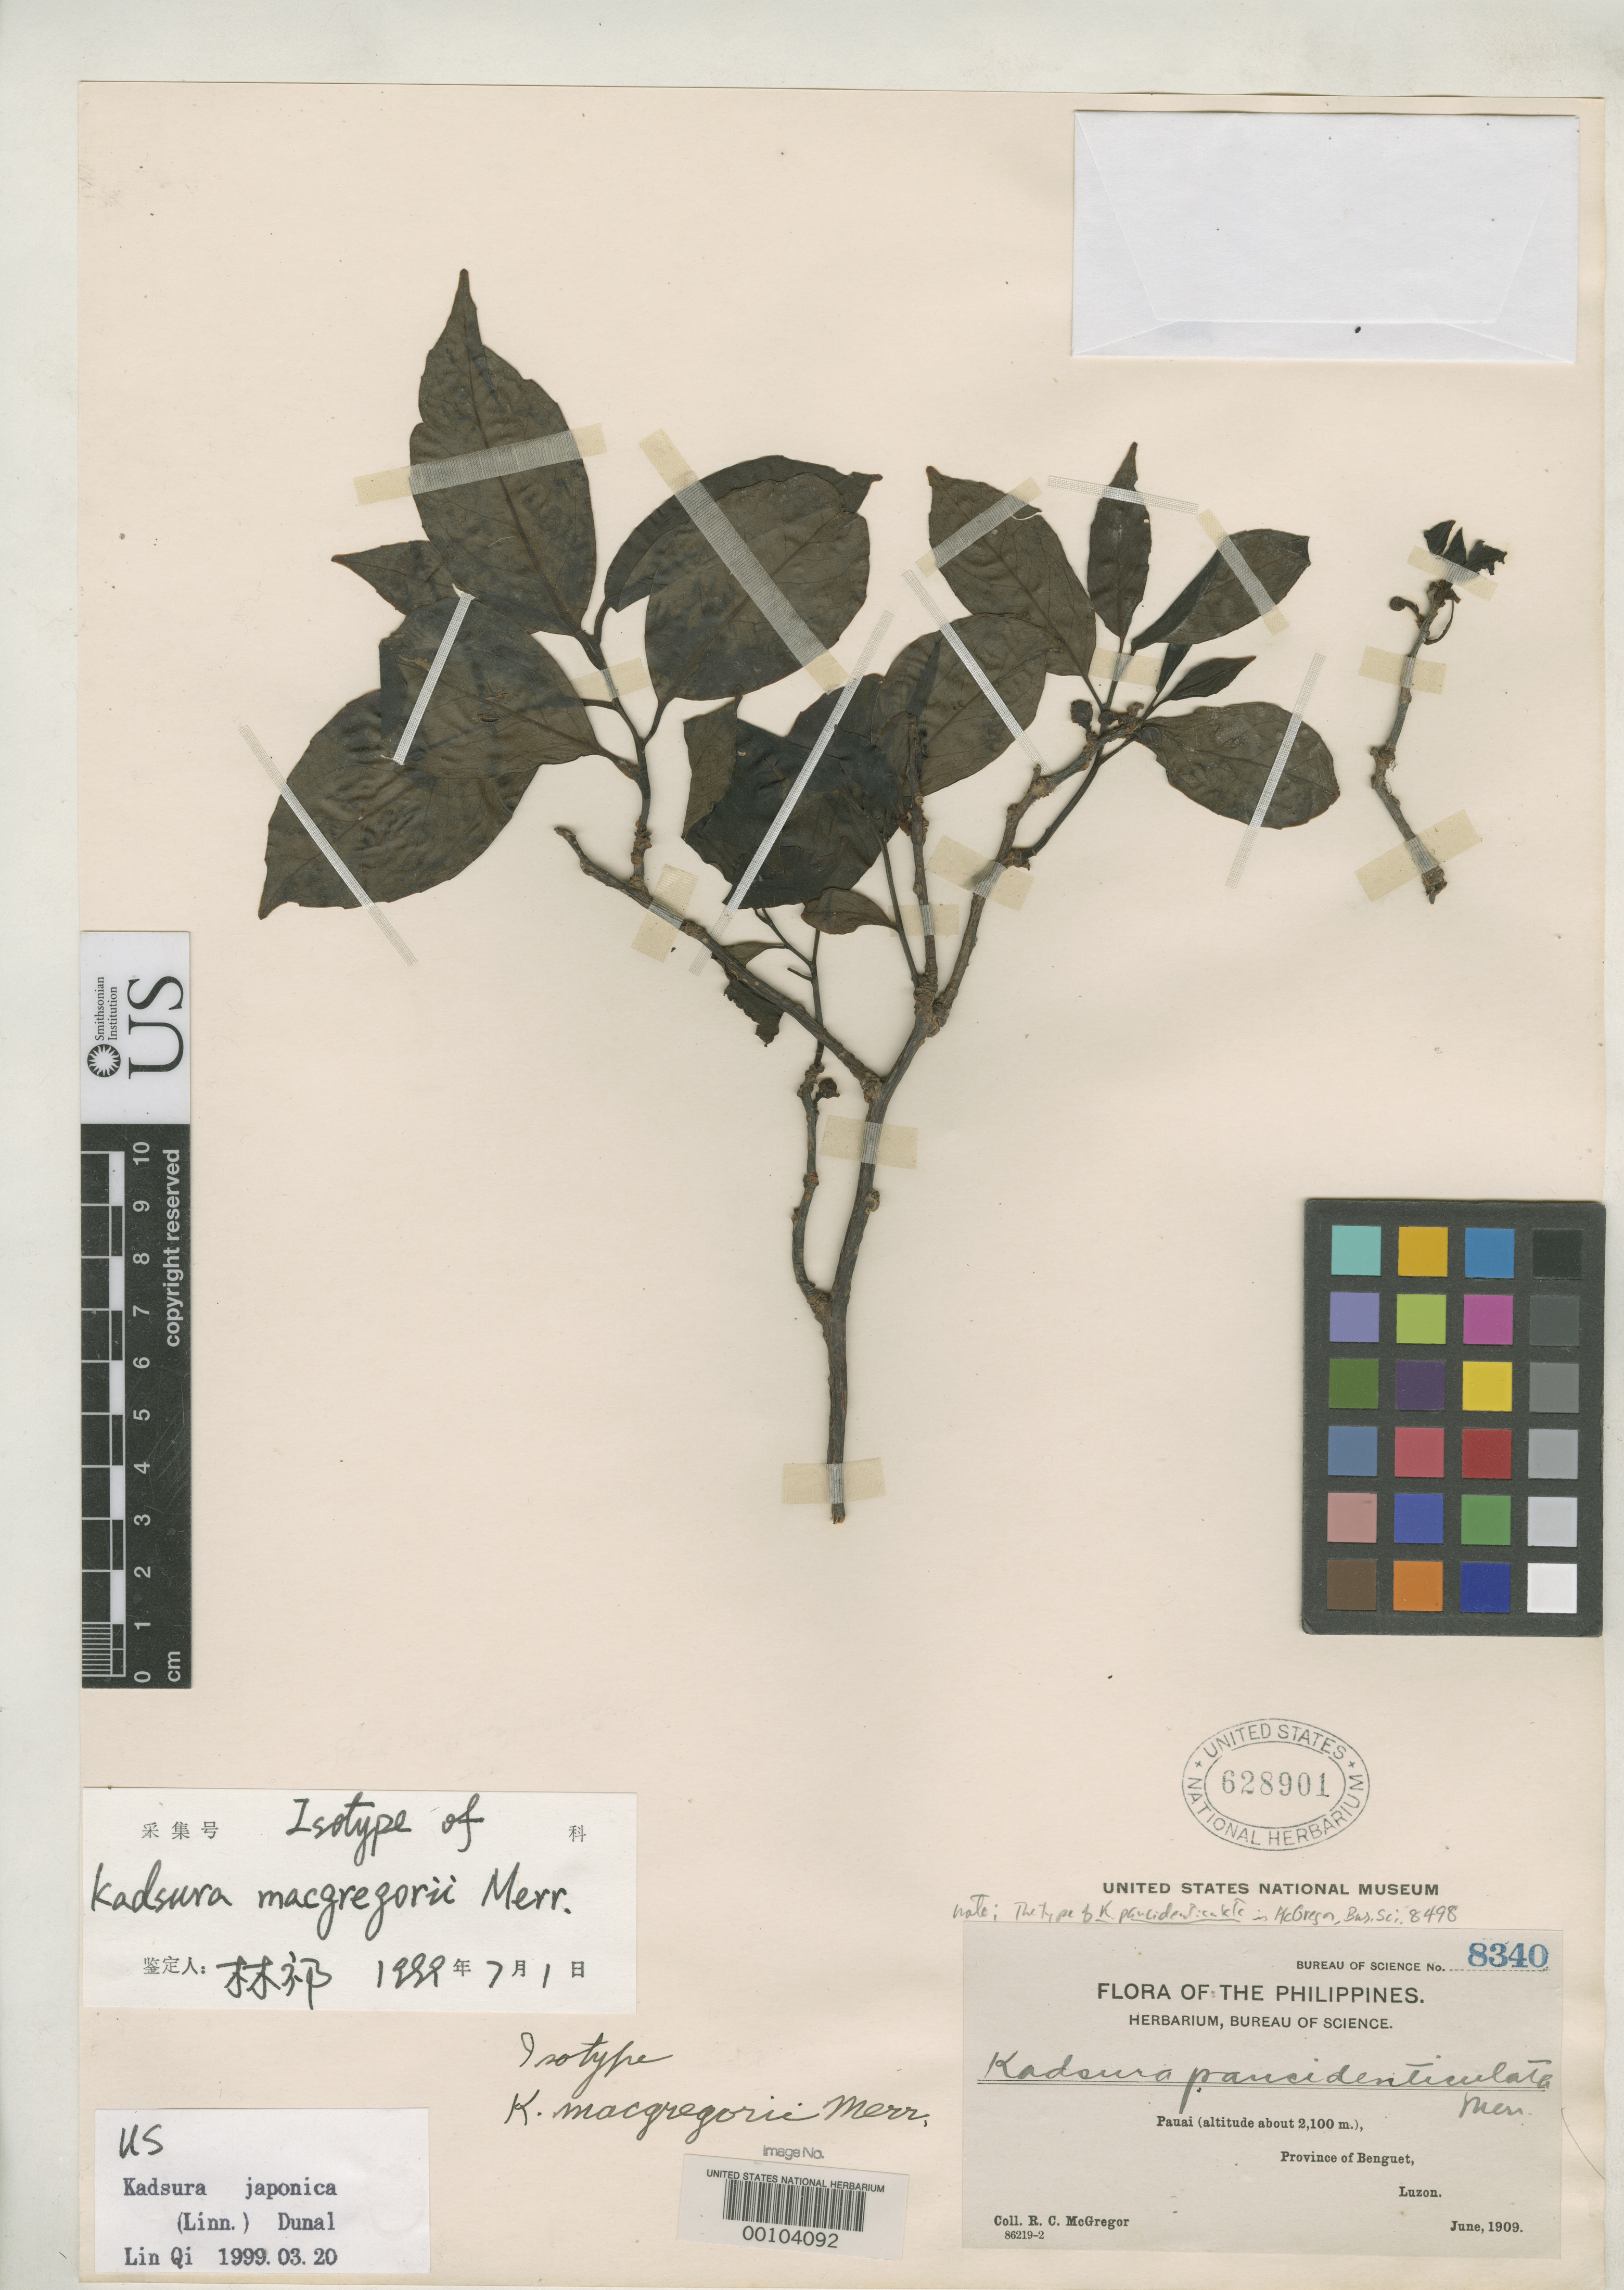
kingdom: Plantae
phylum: Tracheophyta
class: Magnoliopsida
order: Austrobaileyales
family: Schisandraceae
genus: Kadsura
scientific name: Kadsura macgregorii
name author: Merr.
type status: Isotype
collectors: R. C. McGregor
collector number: Bur. Sci. 8340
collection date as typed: Jun 1909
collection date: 1909-06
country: Philippines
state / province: Cordillera (Administrative Region)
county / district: Benguet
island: Luzon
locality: Pauai.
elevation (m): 2100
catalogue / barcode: US 628901